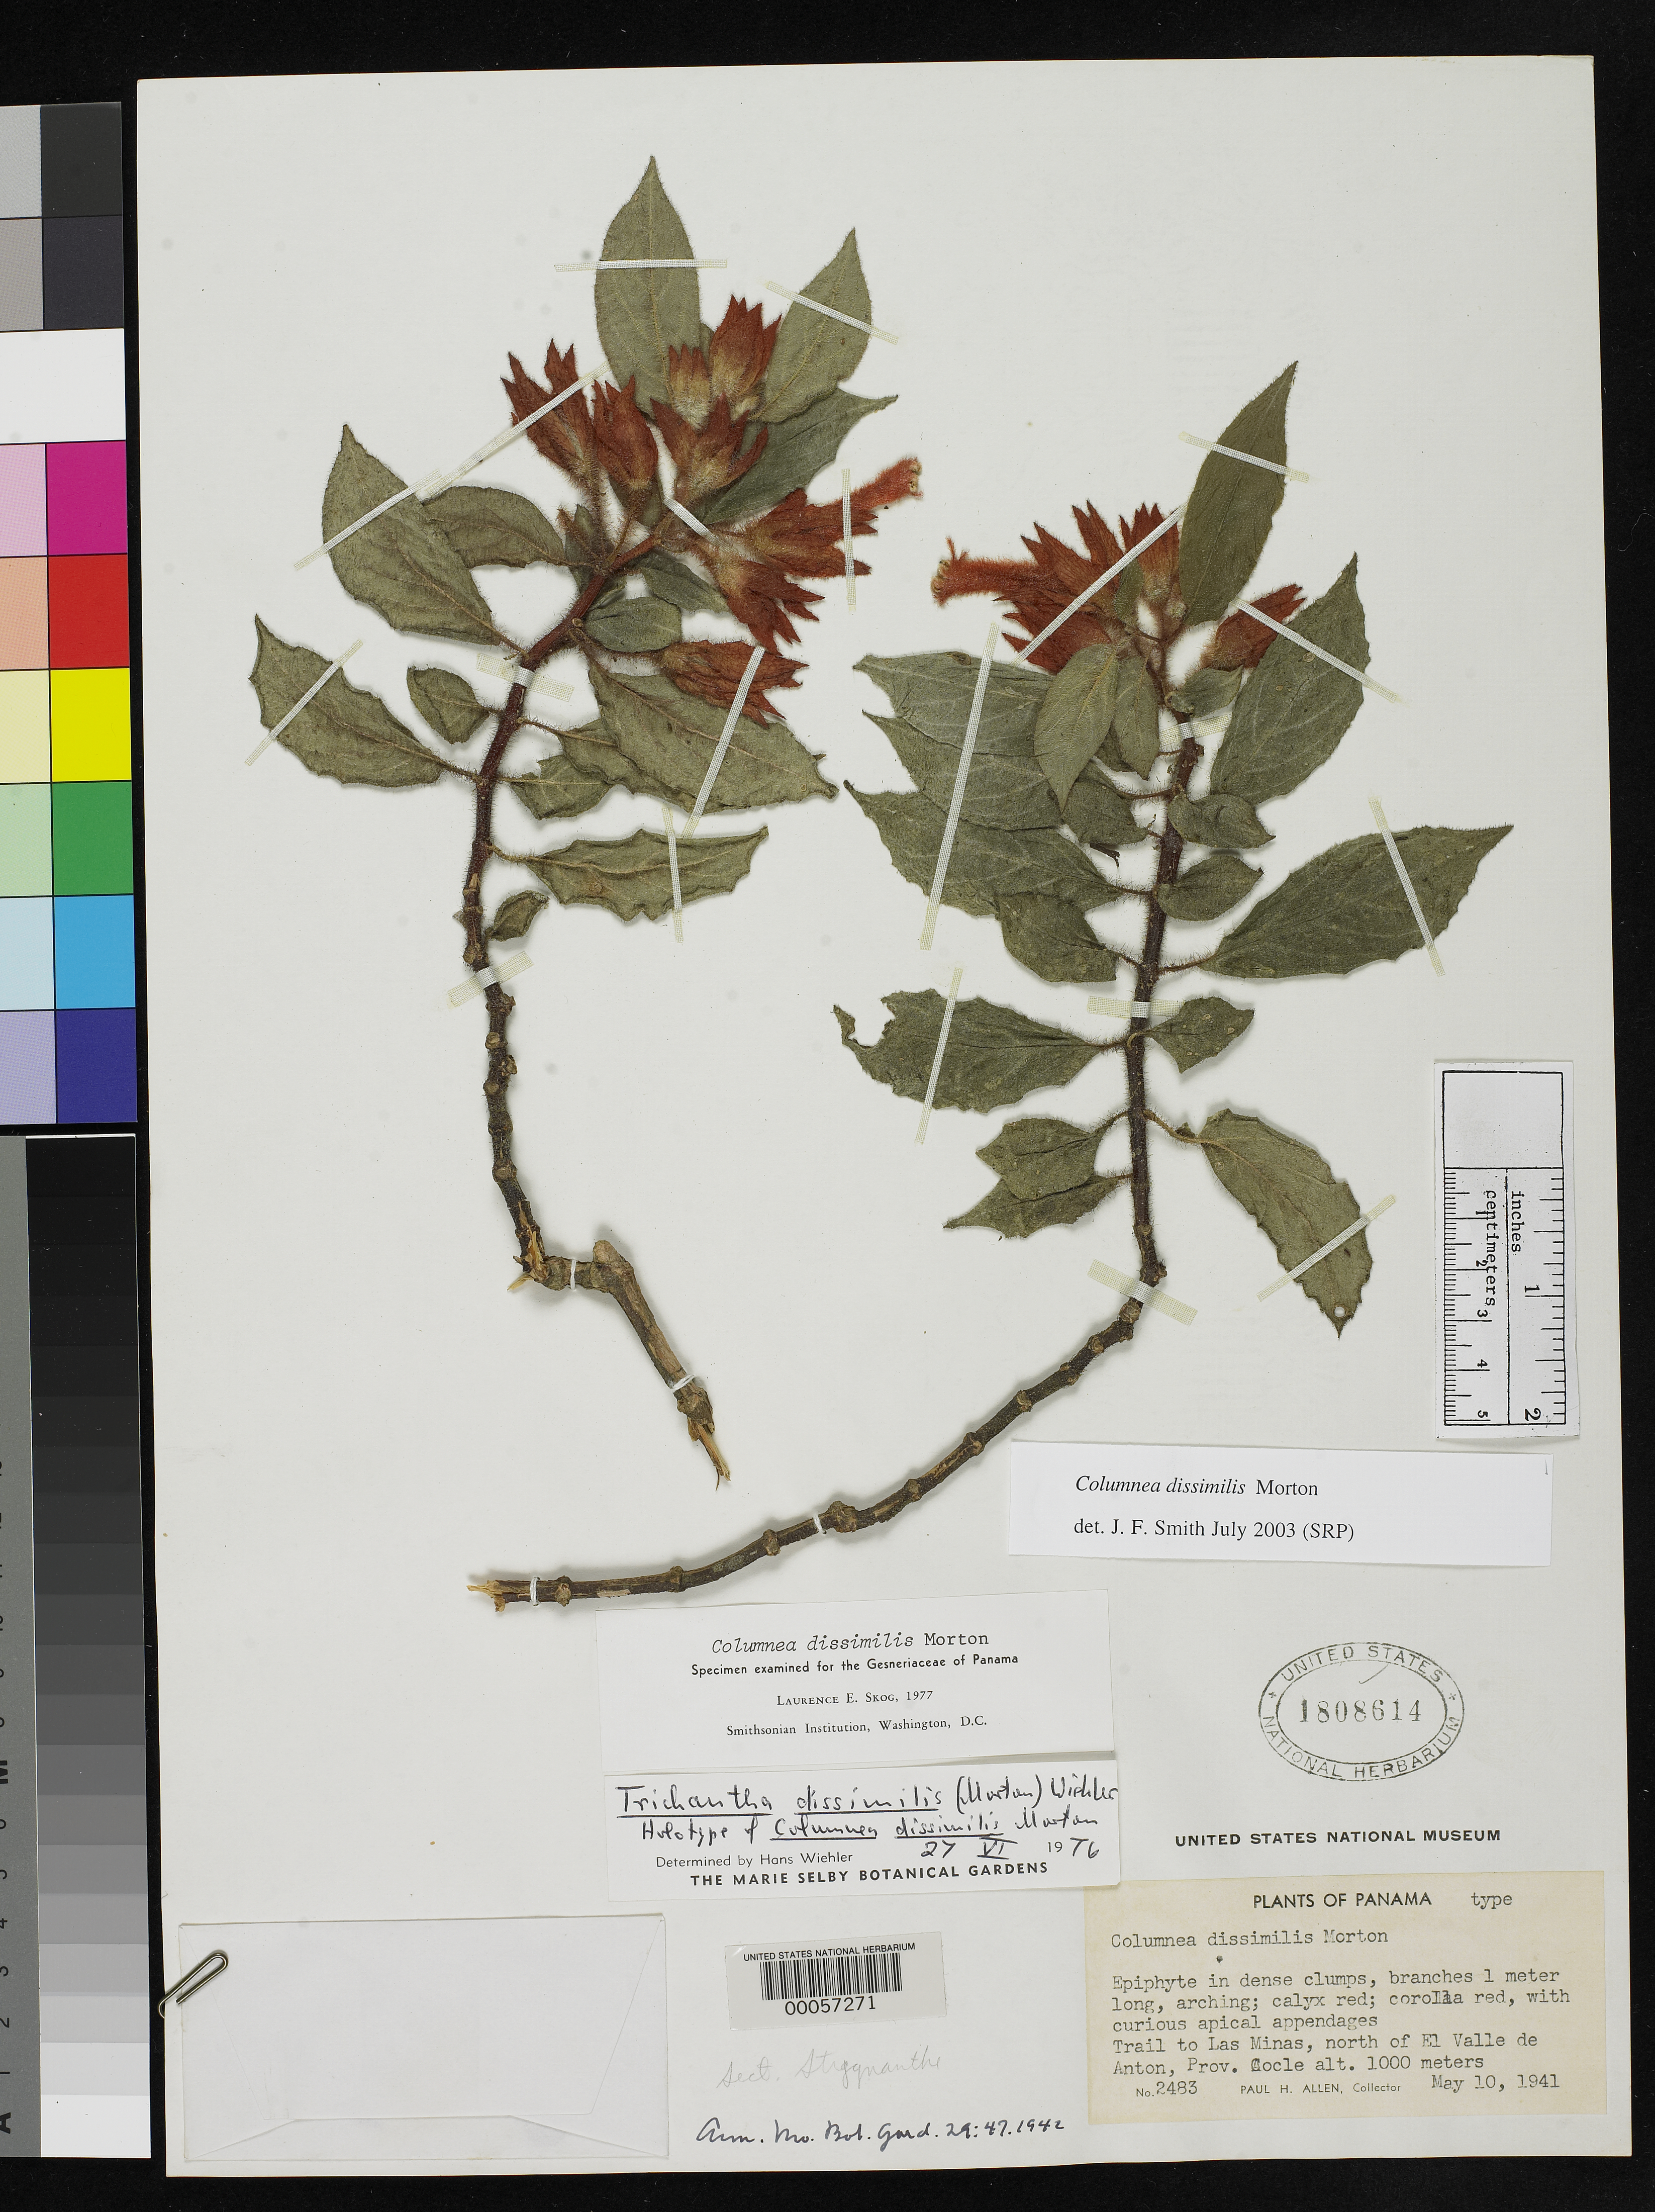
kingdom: Plantae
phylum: Tracheophyta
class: Magnoliopsida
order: Lamiales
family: Gesneriaceae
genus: Columnea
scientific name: Columnea dissimilis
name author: C.V. Morton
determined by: Smith, J. F.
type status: Holotype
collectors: P. H. Allen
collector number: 2483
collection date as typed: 10 May 1941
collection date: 1941-05-10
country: Panama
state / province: Coclé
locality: Trail to Las Minas, north of El Valle de Anton.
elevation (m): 1000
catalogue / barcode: US 1808614